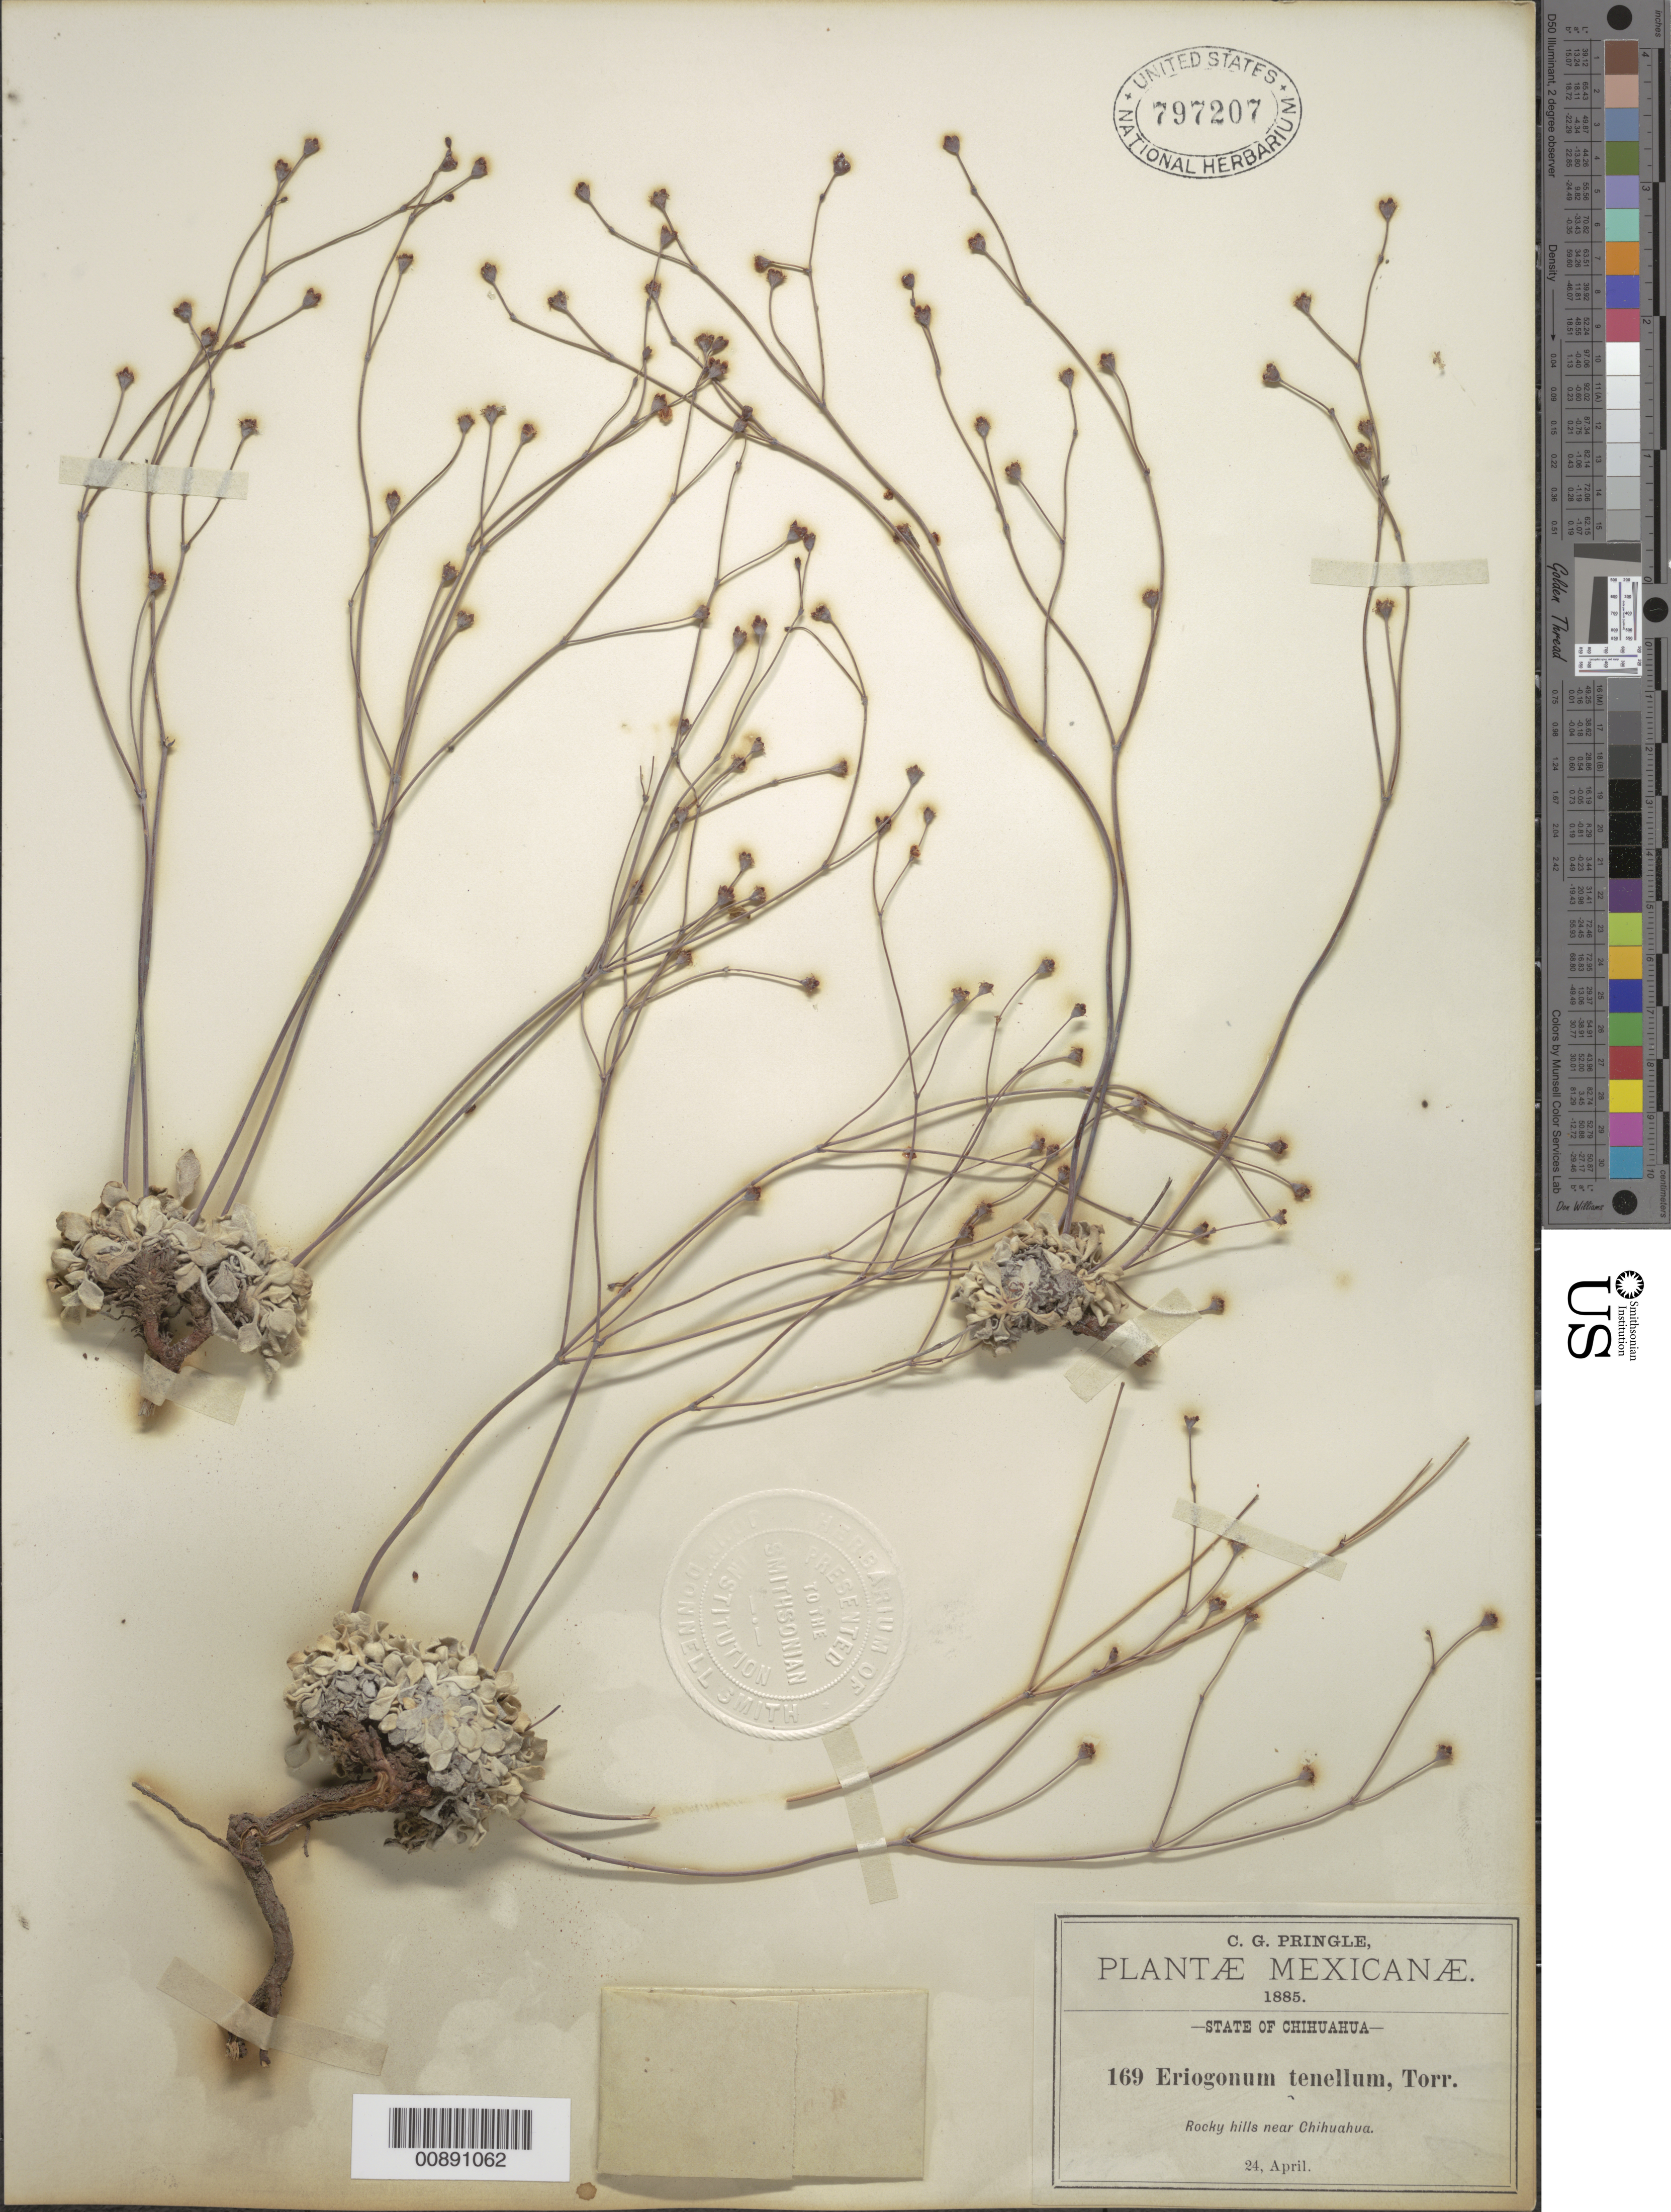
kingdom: Plantae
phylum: Tracheophyta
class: Magnoliopsida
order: Caryophyllales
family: Polygonaceae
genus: Eriogonum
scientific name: Eriogonum tenellum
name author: Torr.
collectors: C. G. Pringle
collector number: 169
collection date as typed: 24 Apr 1885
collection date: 1885-04-24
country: Mexico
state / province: Chihuahua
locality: Near Chihuahua.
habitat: Rocky hills.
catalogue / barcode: US 797207